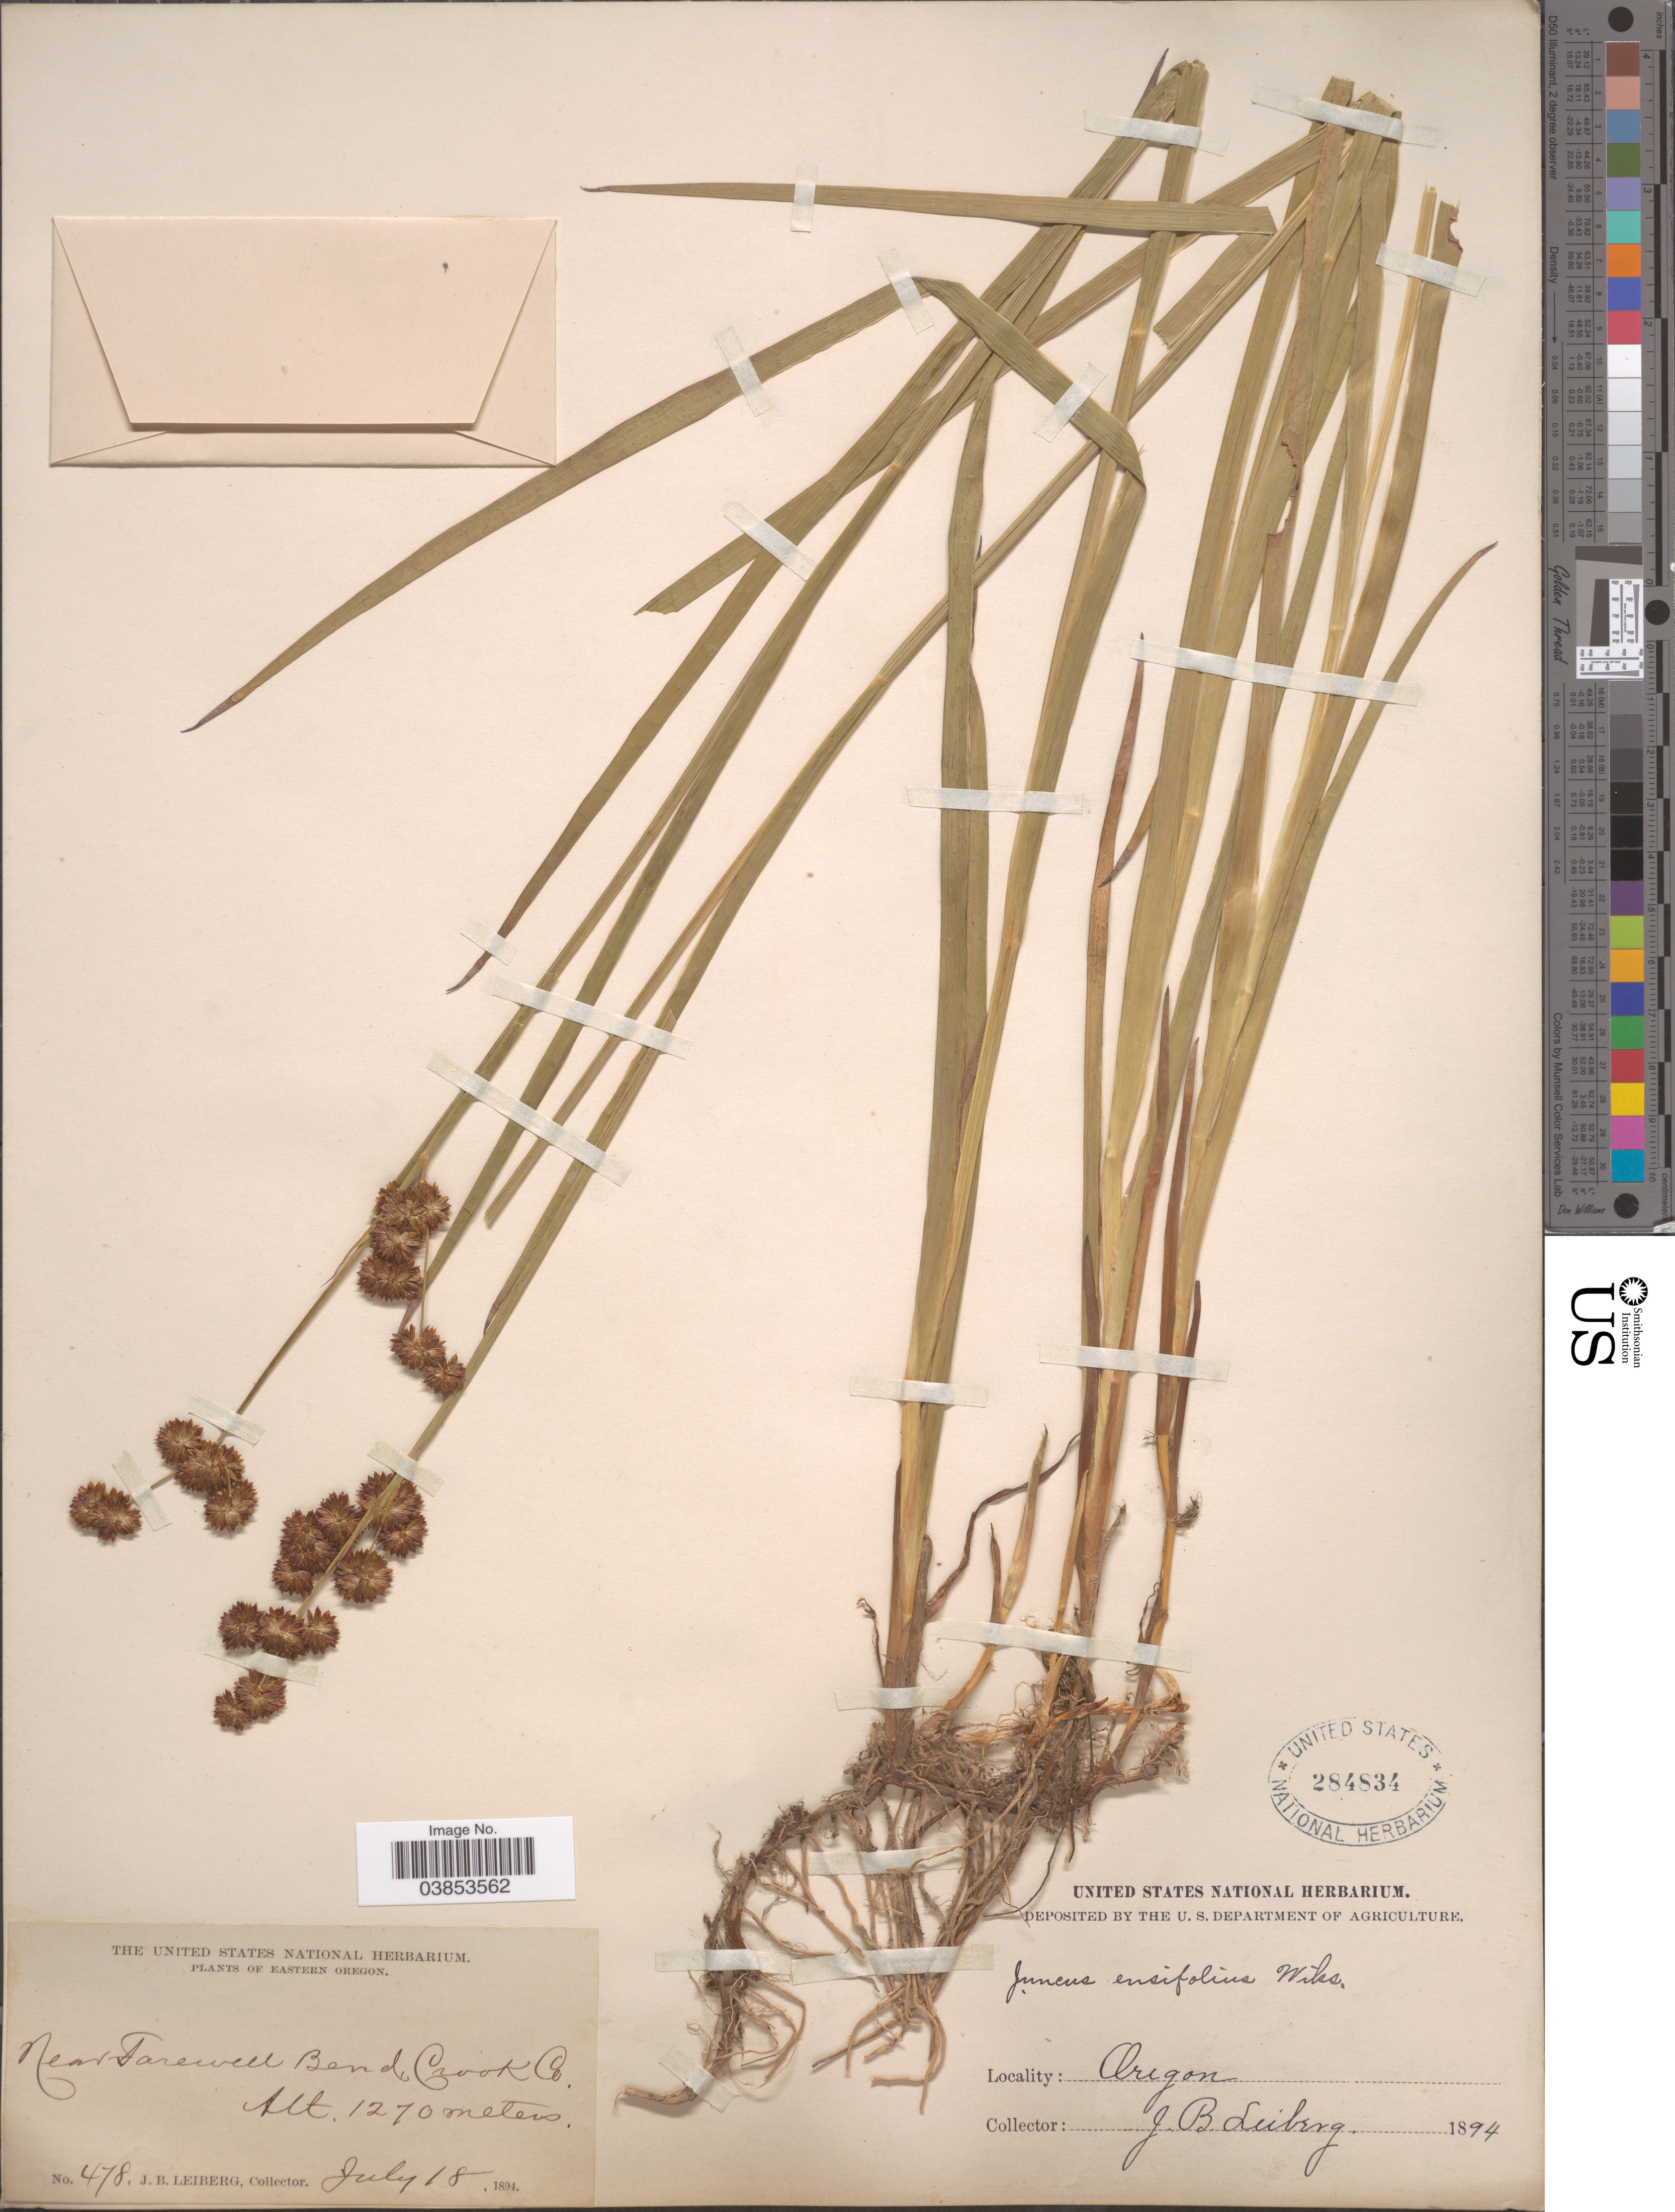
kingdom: Plantae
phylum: Tracheophyta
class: Liliopsida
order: Poales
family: Juncaceae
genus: Juncus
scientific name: Juncus ensifolius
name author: Wikstr.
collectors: J. B. Leiberg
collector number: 478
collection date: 1894-07-18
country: United States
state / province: Oregon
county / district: Crook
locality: Eastern Oregon. Near Farewell Bend, Crook Co.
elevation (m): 1270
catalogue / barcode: US 284834